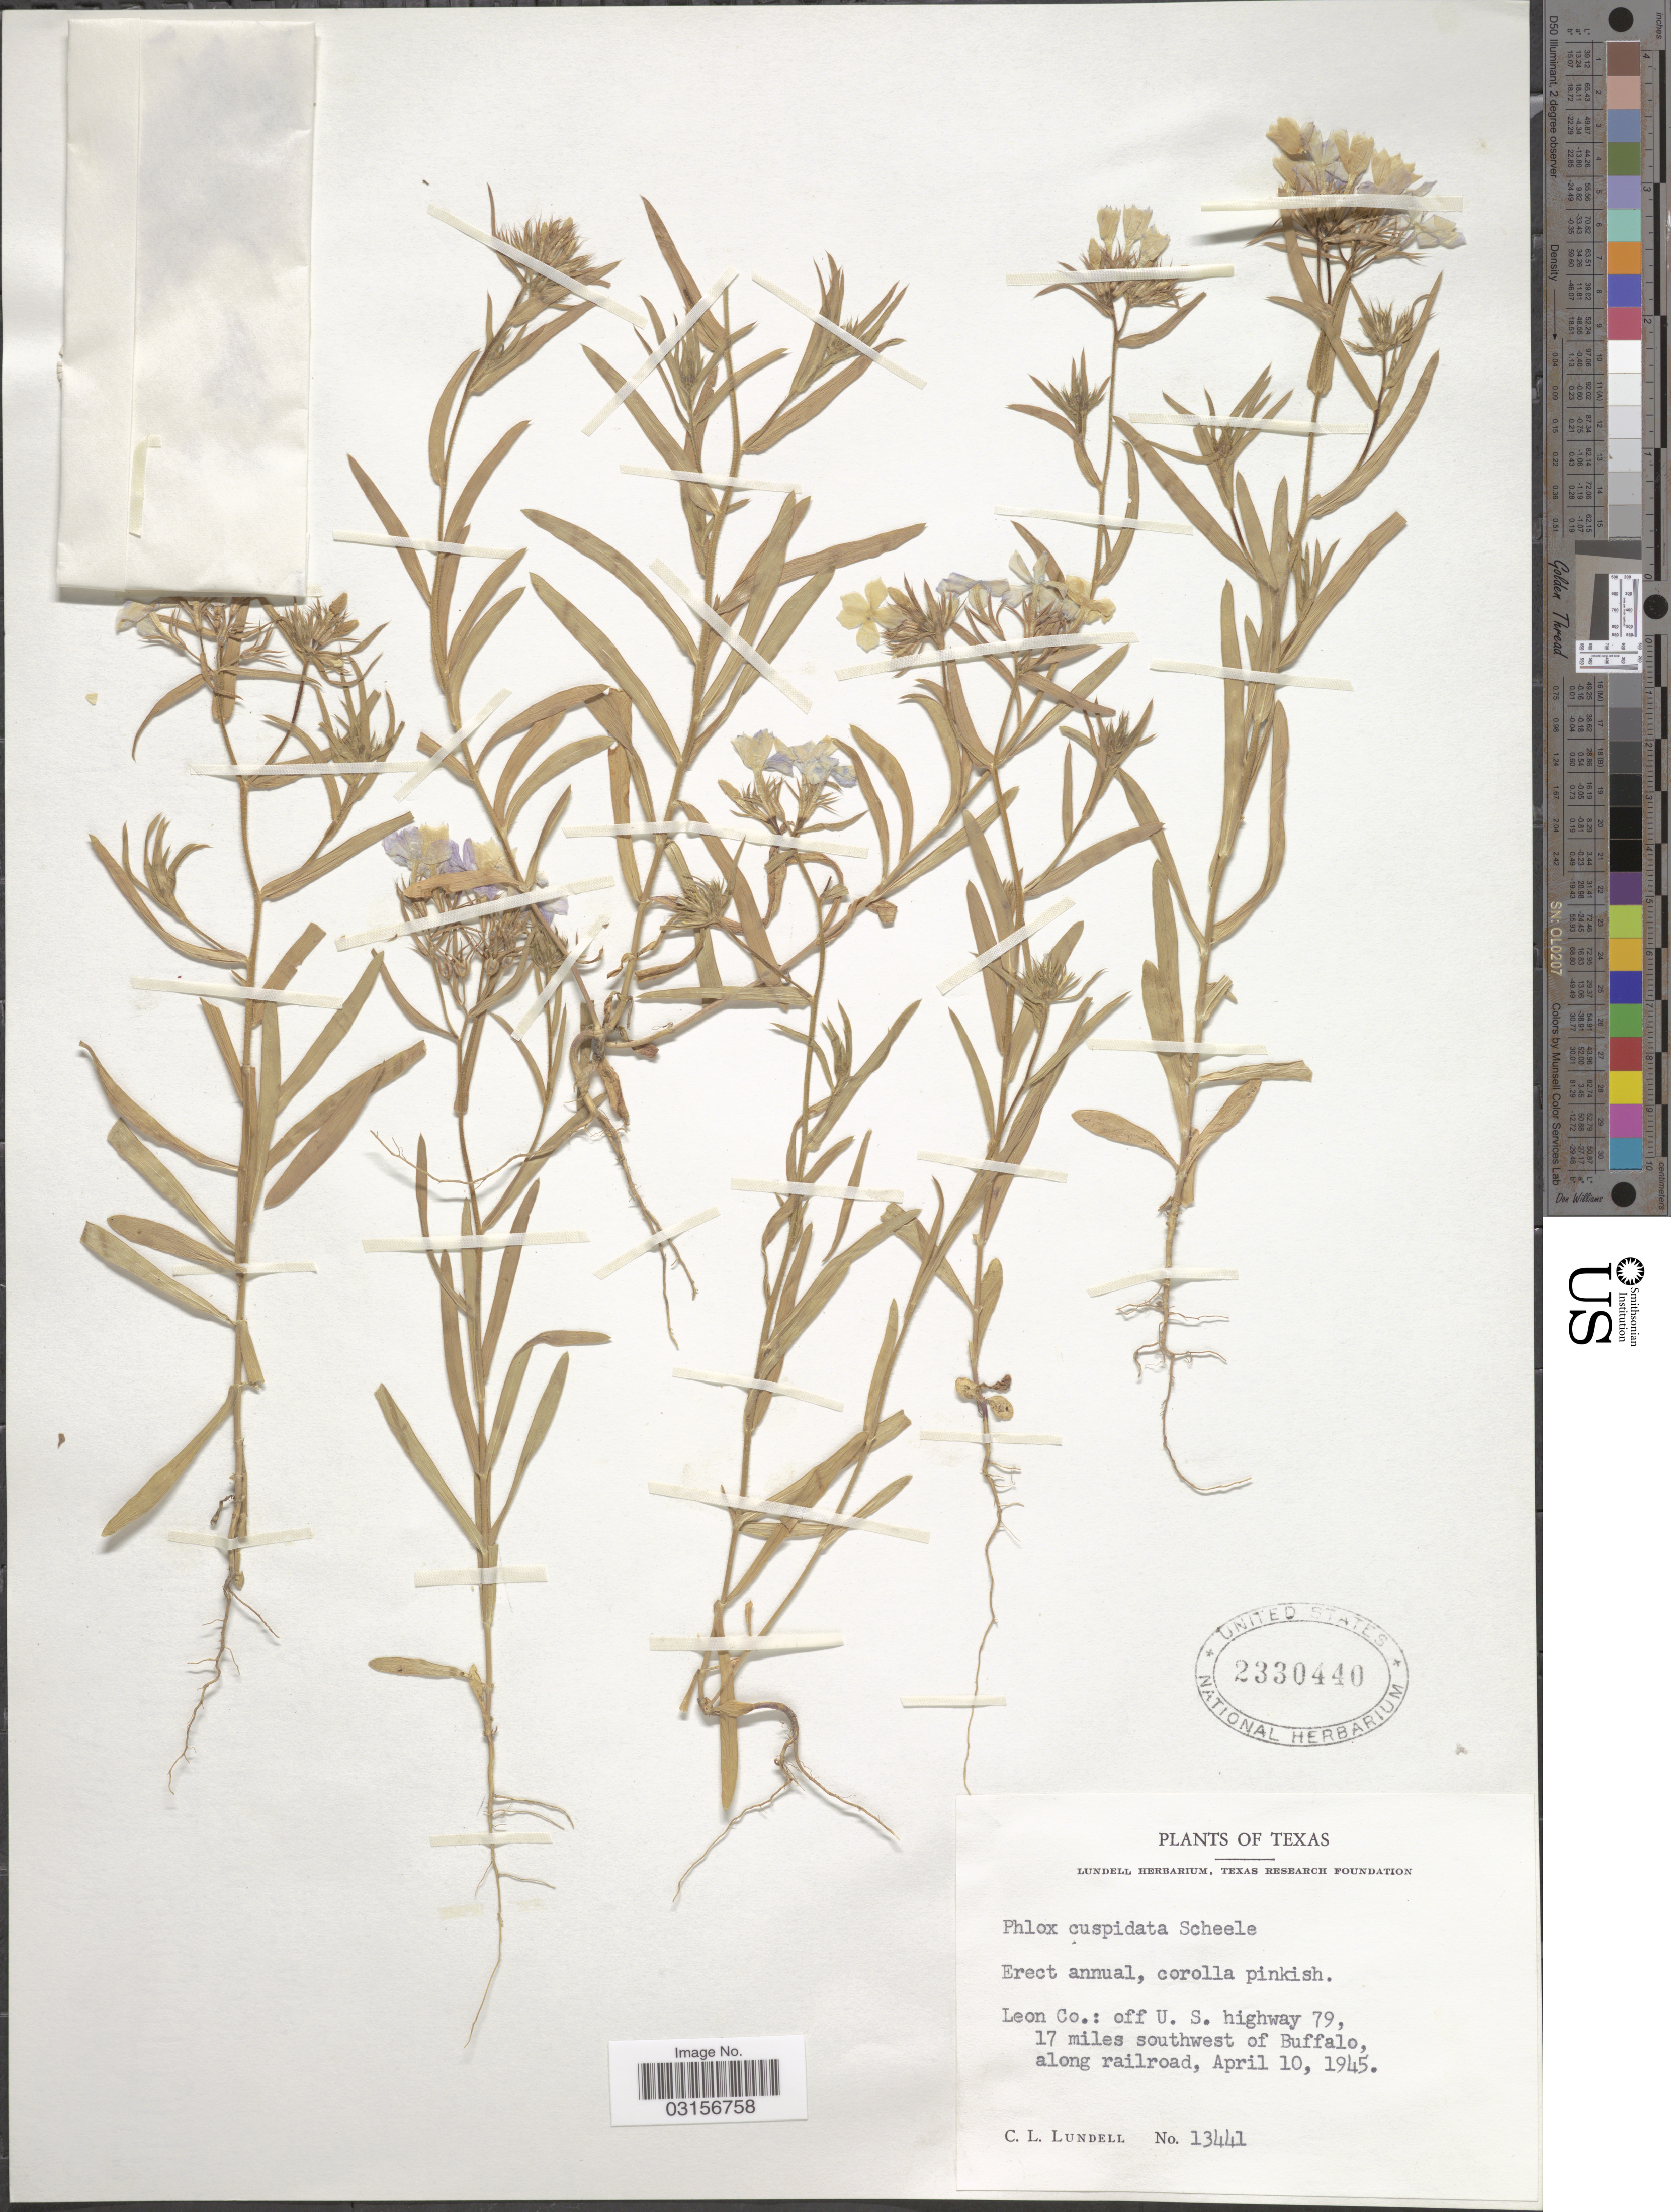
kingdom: Plantae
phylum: Tracheophyta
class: Magnoliopsida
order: Ericales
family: Polemoniaceae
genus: Phlox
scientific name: Phlox cuspidata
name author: Scheele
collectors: C. L. Lundell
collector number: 13441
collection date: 1945-04-10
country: United States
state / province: Texas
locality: Leon Co.: off U. S. highway 79, 17 miles southwest of Buffalo, along railroad.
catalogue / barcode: US 2330440